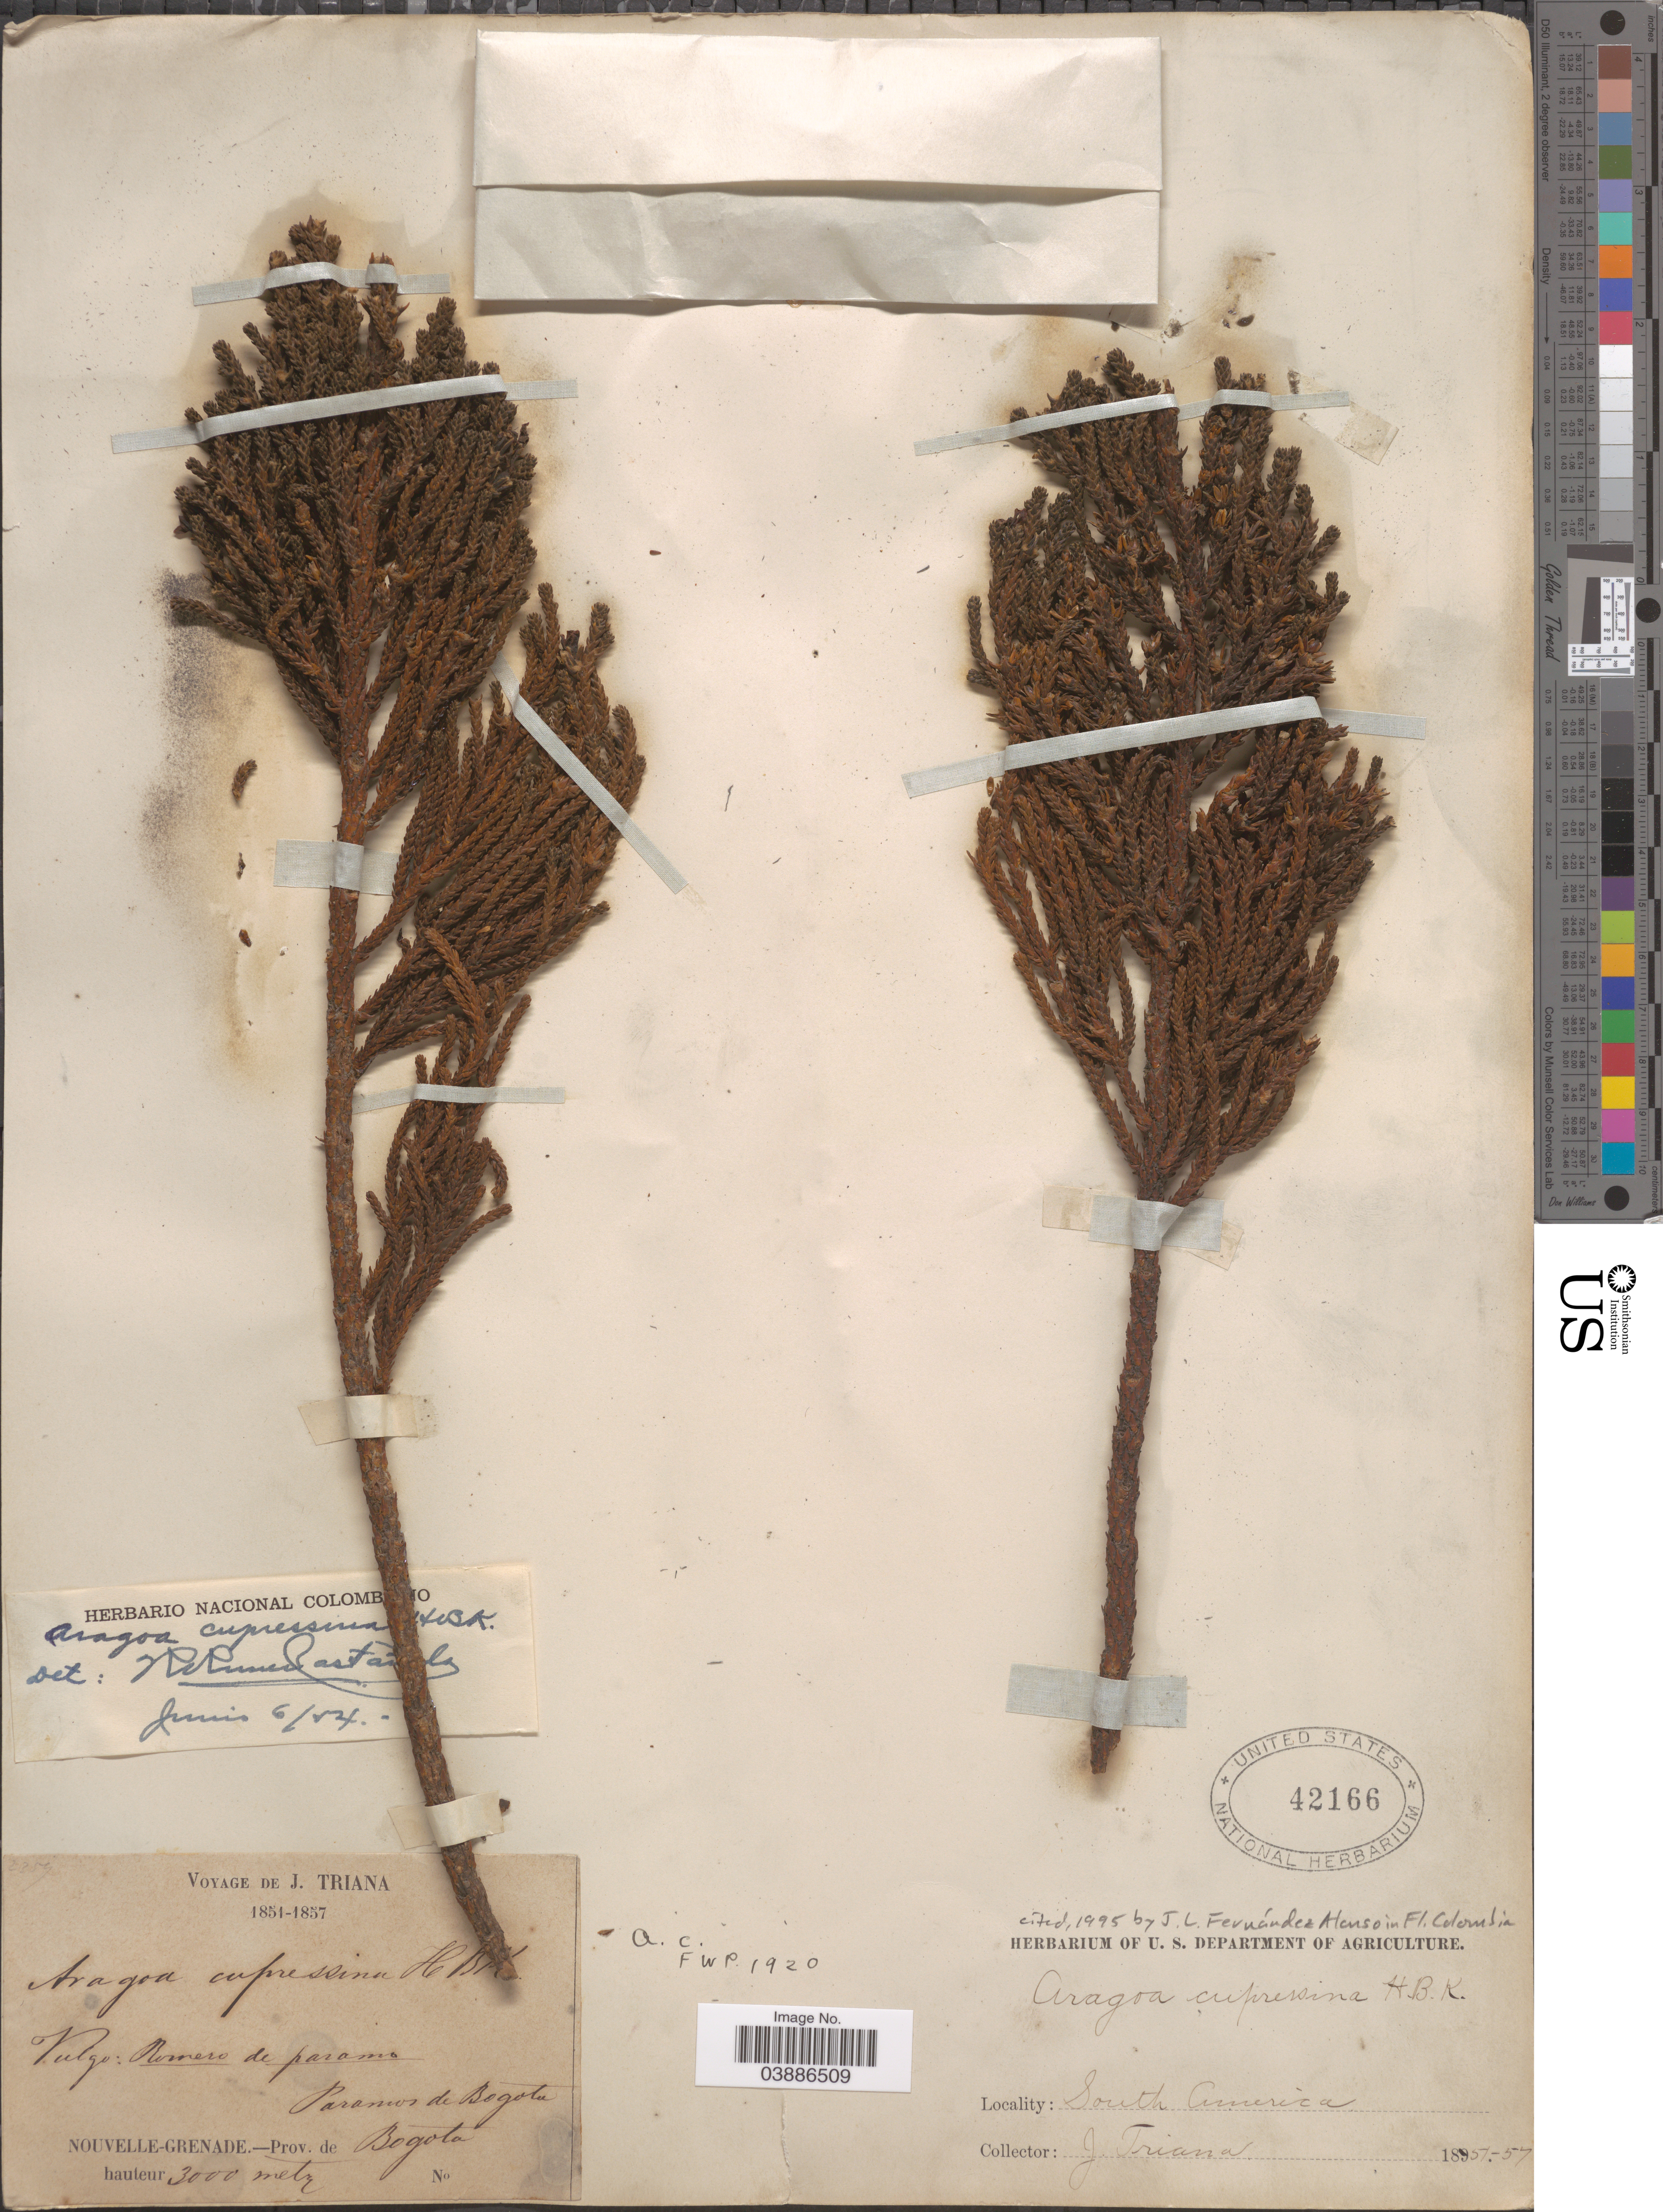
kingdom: Plantae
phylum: Tracheophyta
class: Magnoliopsida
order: Lamiales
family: Plantaginaceae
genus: Aragoa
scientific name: Aragoa cupressina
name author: Kunth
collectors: J. Triana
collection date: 1851/1857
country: Colombia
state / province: Bogota D.C.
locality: Vulgo: Romero de paramo. Paramos de Bogota. South America.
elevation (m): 3000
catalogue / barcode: US 42166